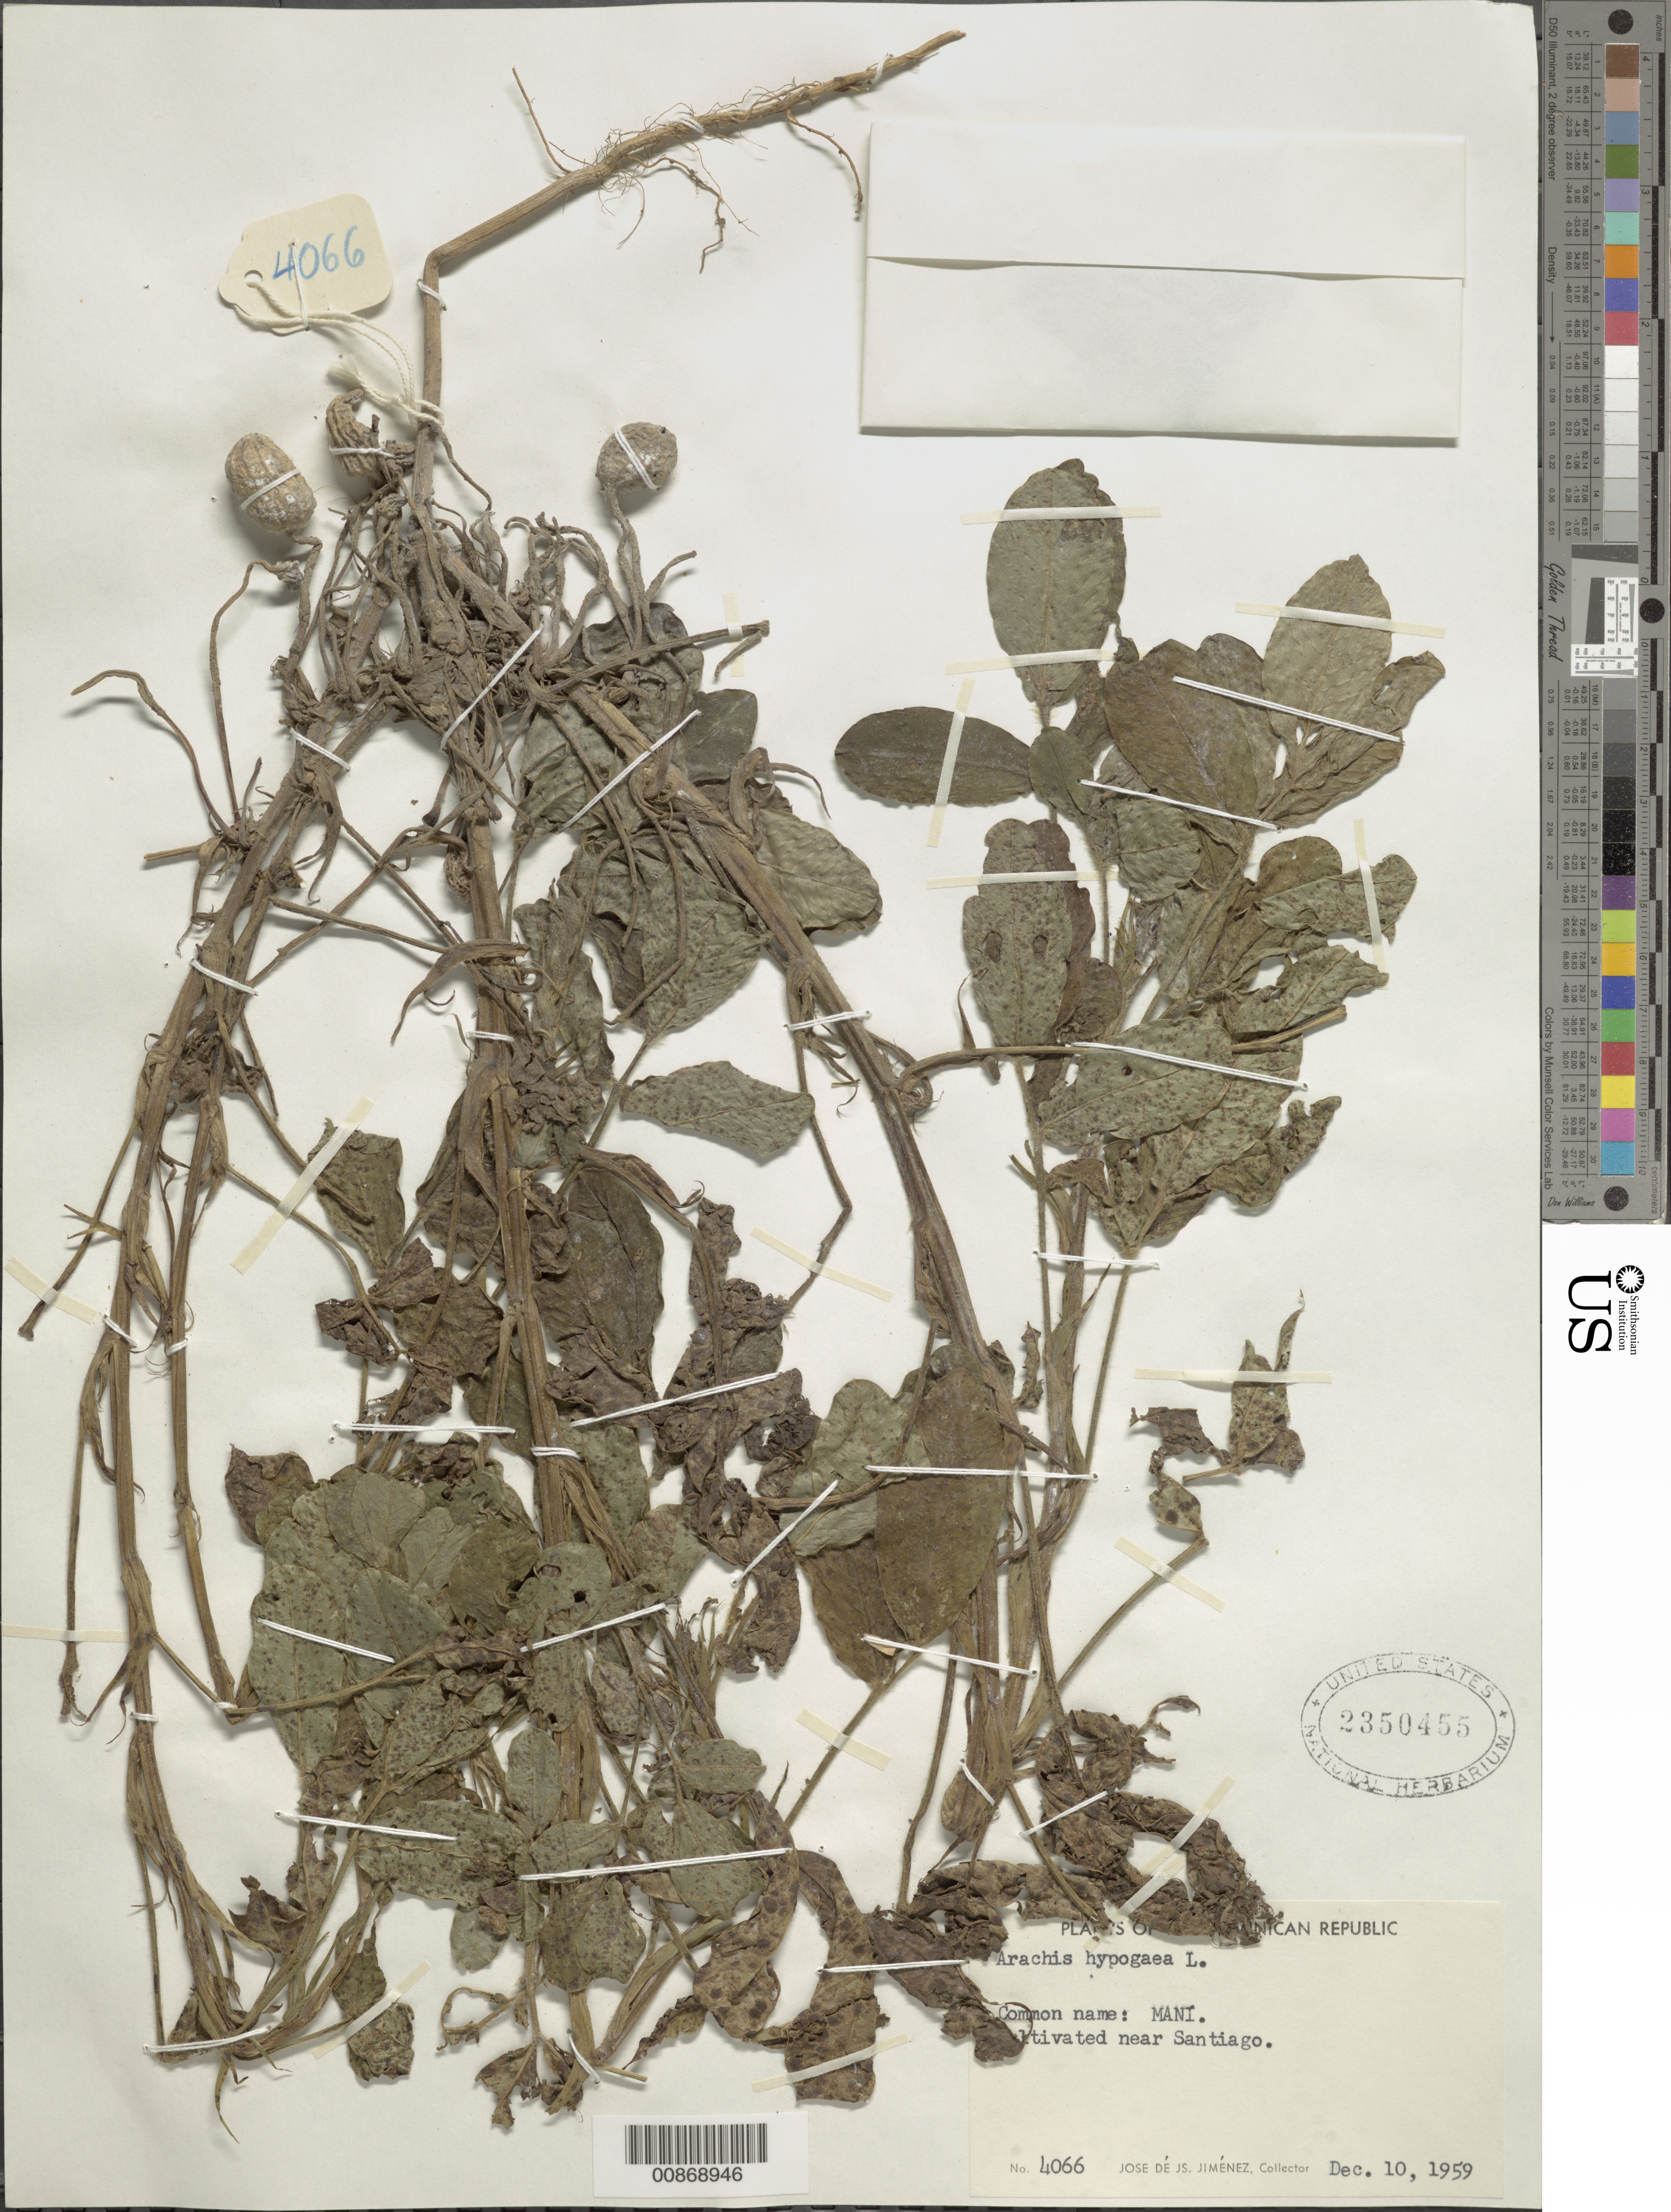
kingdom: Plantae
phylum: Tracheophyta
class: Magnoliopsida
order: Fabales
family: Fabaceae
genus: Arachis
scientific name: Arachis hypogaea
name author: L.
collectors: J. J. Jiménez Almonte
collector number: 4066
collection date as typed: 10 Dec 1959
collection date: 1959-12-10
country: Dominican Republic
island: Hispaniola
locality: Near Santiago.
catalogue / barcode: US 2350455